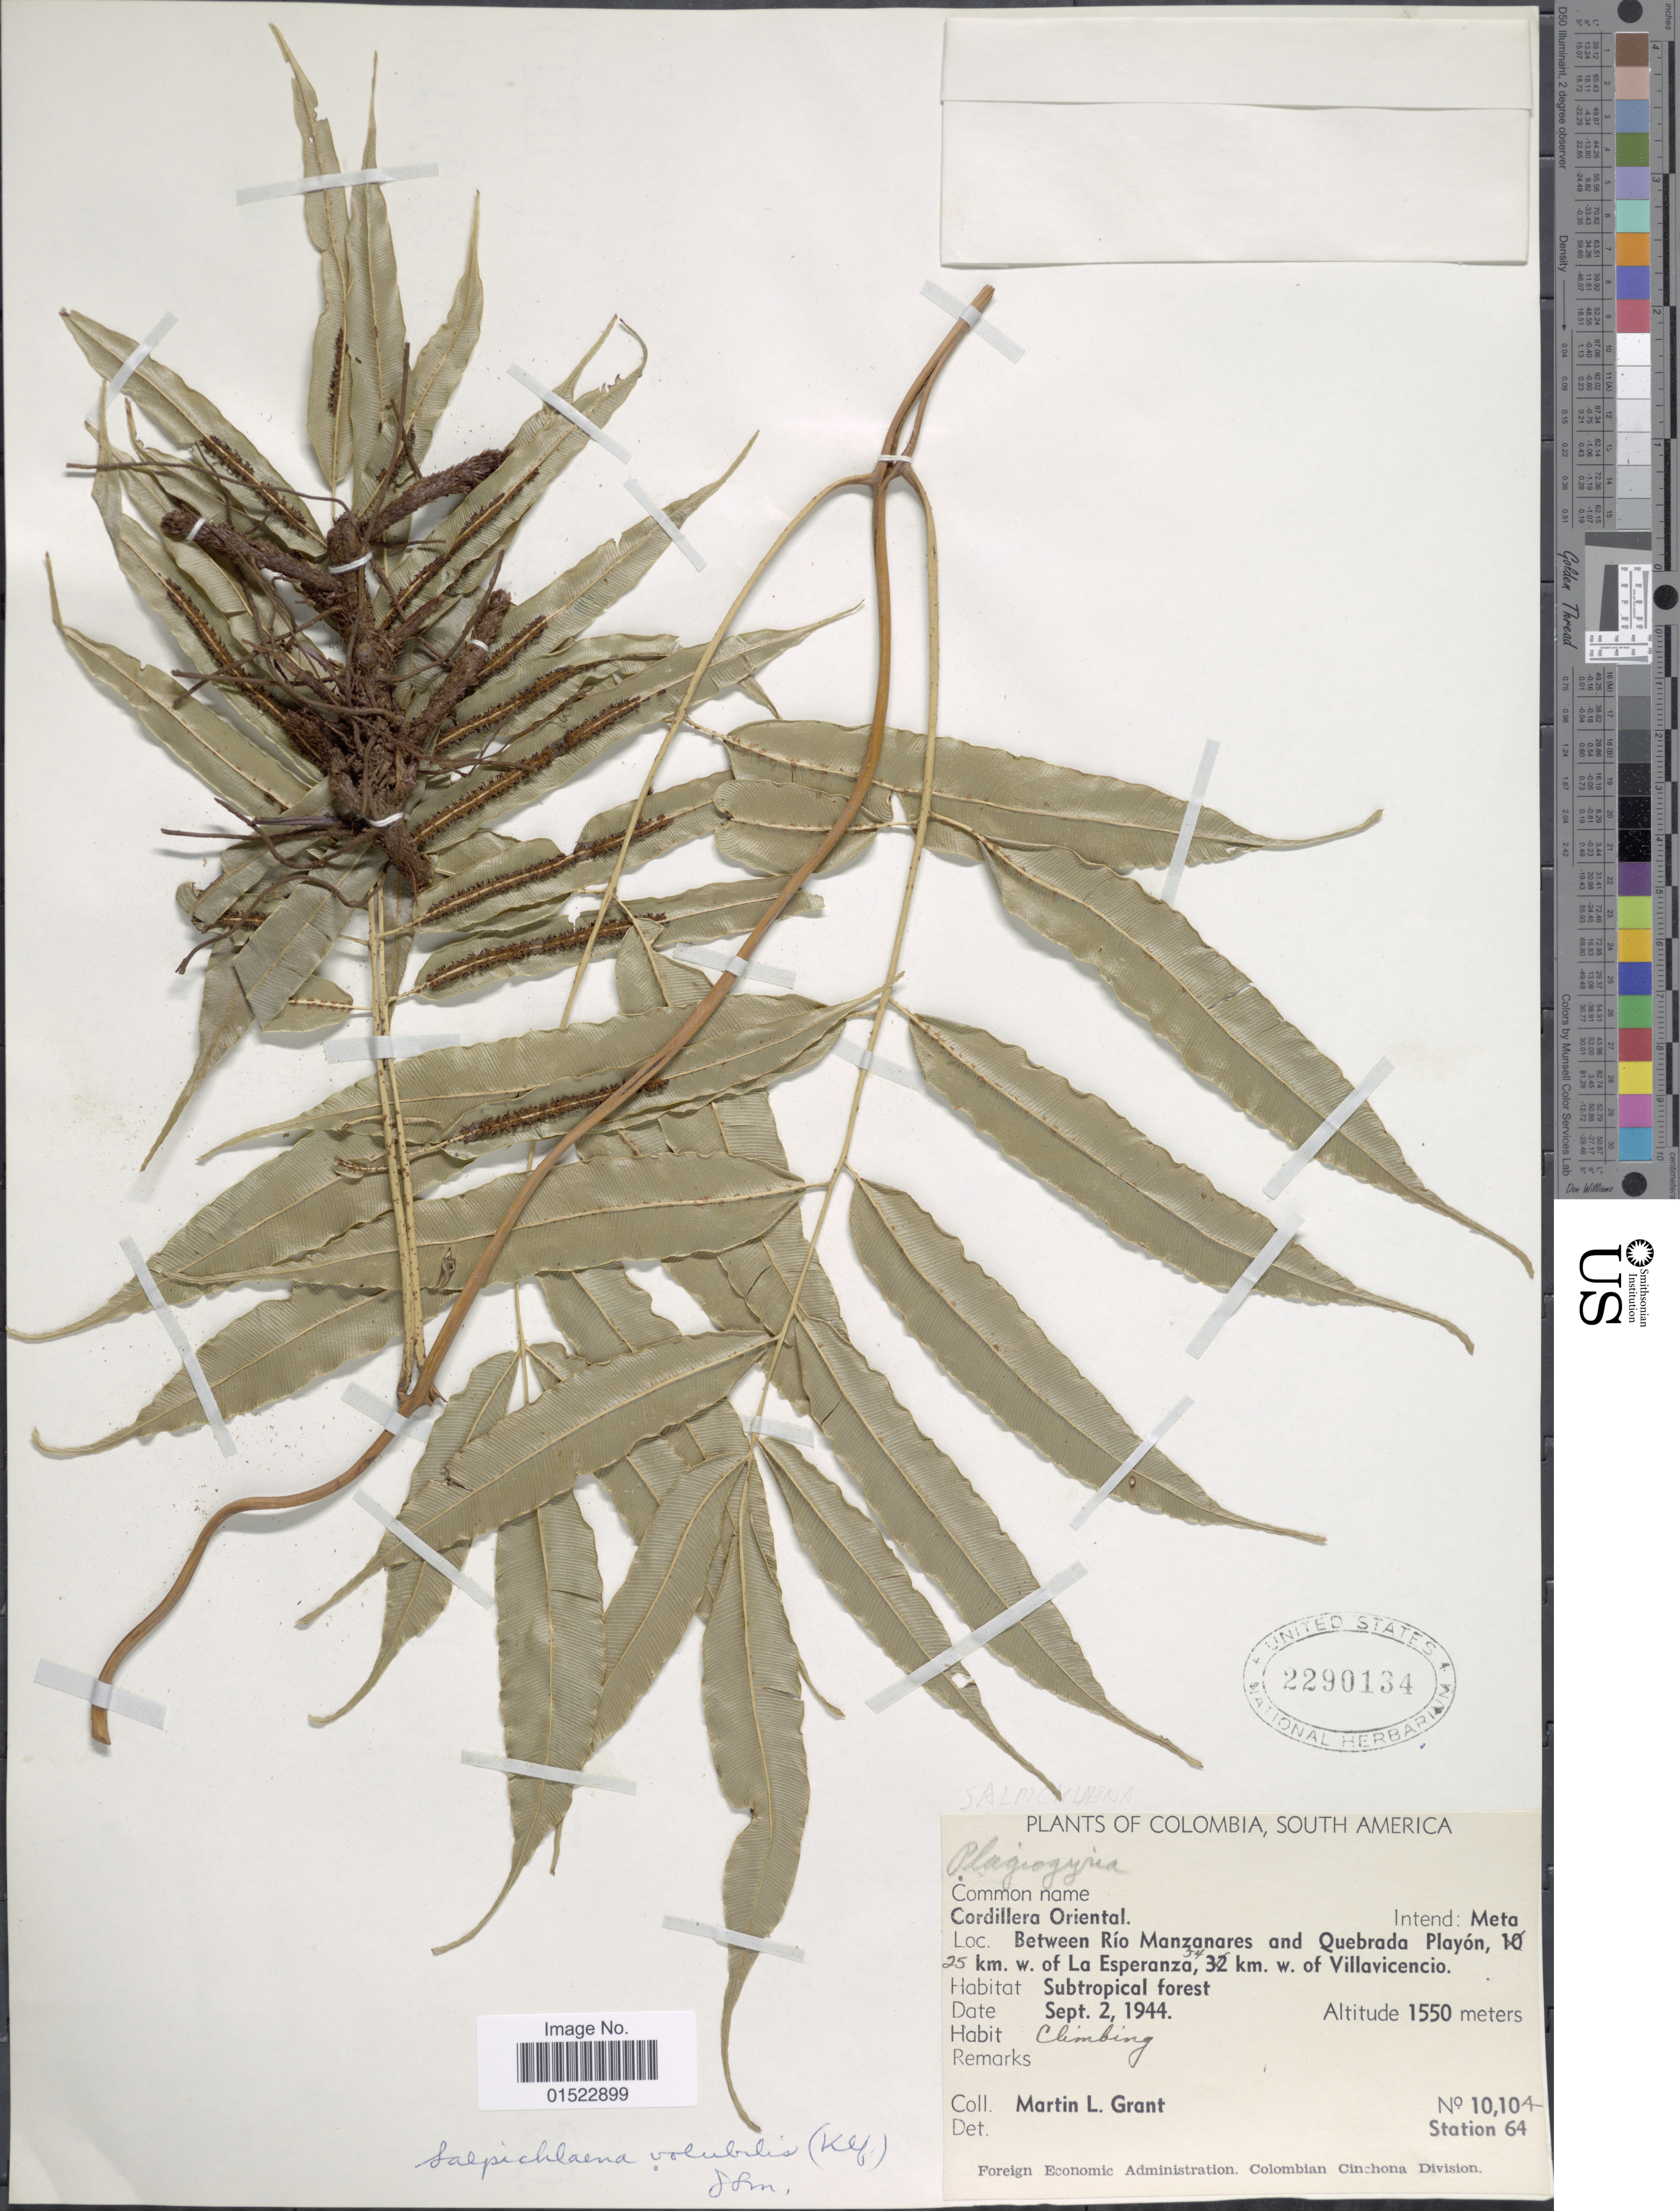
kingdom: Plantae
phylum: Tracheophyta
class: Polypodiopsida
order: Polypodiales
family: Blechnaceae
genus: Salpichlaena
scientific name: Salpichlaena volubilis subsp. volubilis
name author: (Kaulf.) J. Sm.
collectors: M. L. Grant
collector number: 10104/ Station 64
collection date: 1944-09-02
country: Colombia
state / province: Meta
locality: Intend: Meta, Cordillera Oriental, Between Rio Manzanares and Quebrada Playón, 25 km w. of La Esperanza, 34 km. w. of Villavicencio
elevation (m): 1550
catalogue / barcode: US 2290134